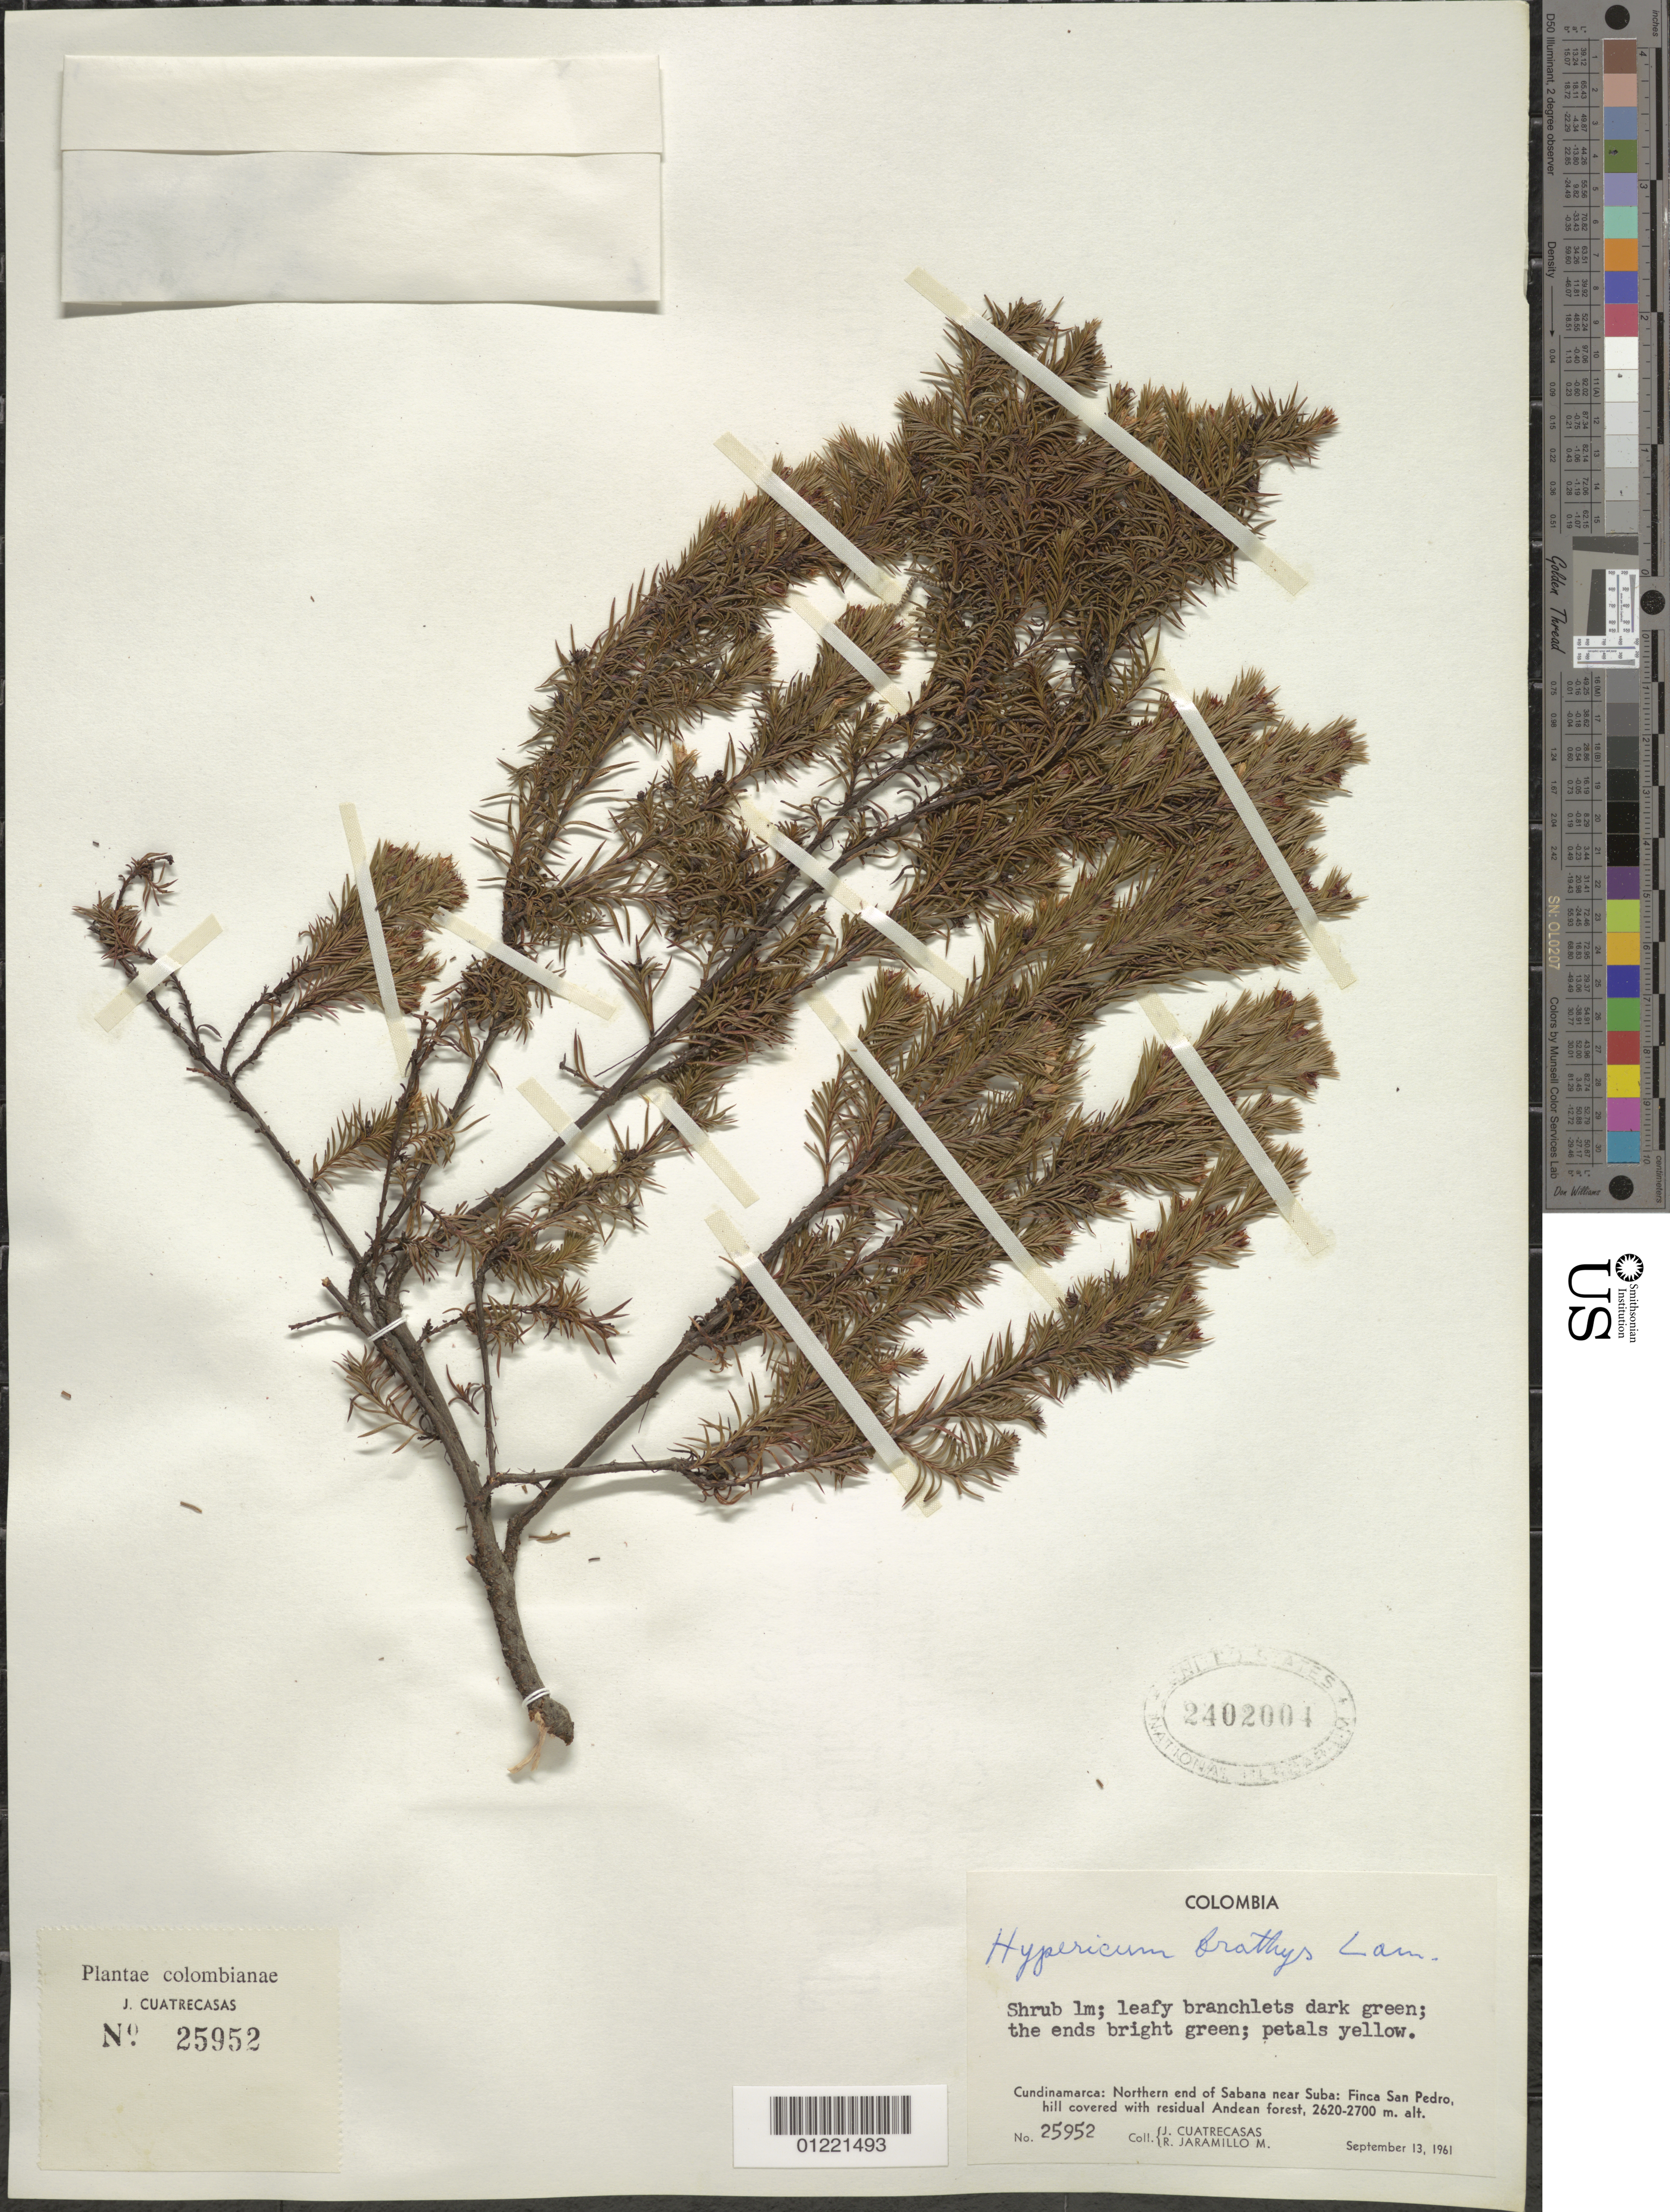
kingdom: Plantae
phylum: Tracheophyta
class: Magnoliopsida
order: Malpighiales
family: Hypericaceae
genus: Hypericum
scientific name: Hypericum juniperinum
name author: Kunth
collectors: J. Cuatrecasas & R. Jaramillo M.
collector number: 25952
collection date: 1961-09-13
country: Colombia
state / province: Cundinamarca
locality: Northern end of Sabana near Suba: Finca San Pedro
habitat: hill covered with residual Andean forest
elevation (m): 2620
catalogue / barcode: US 2402004